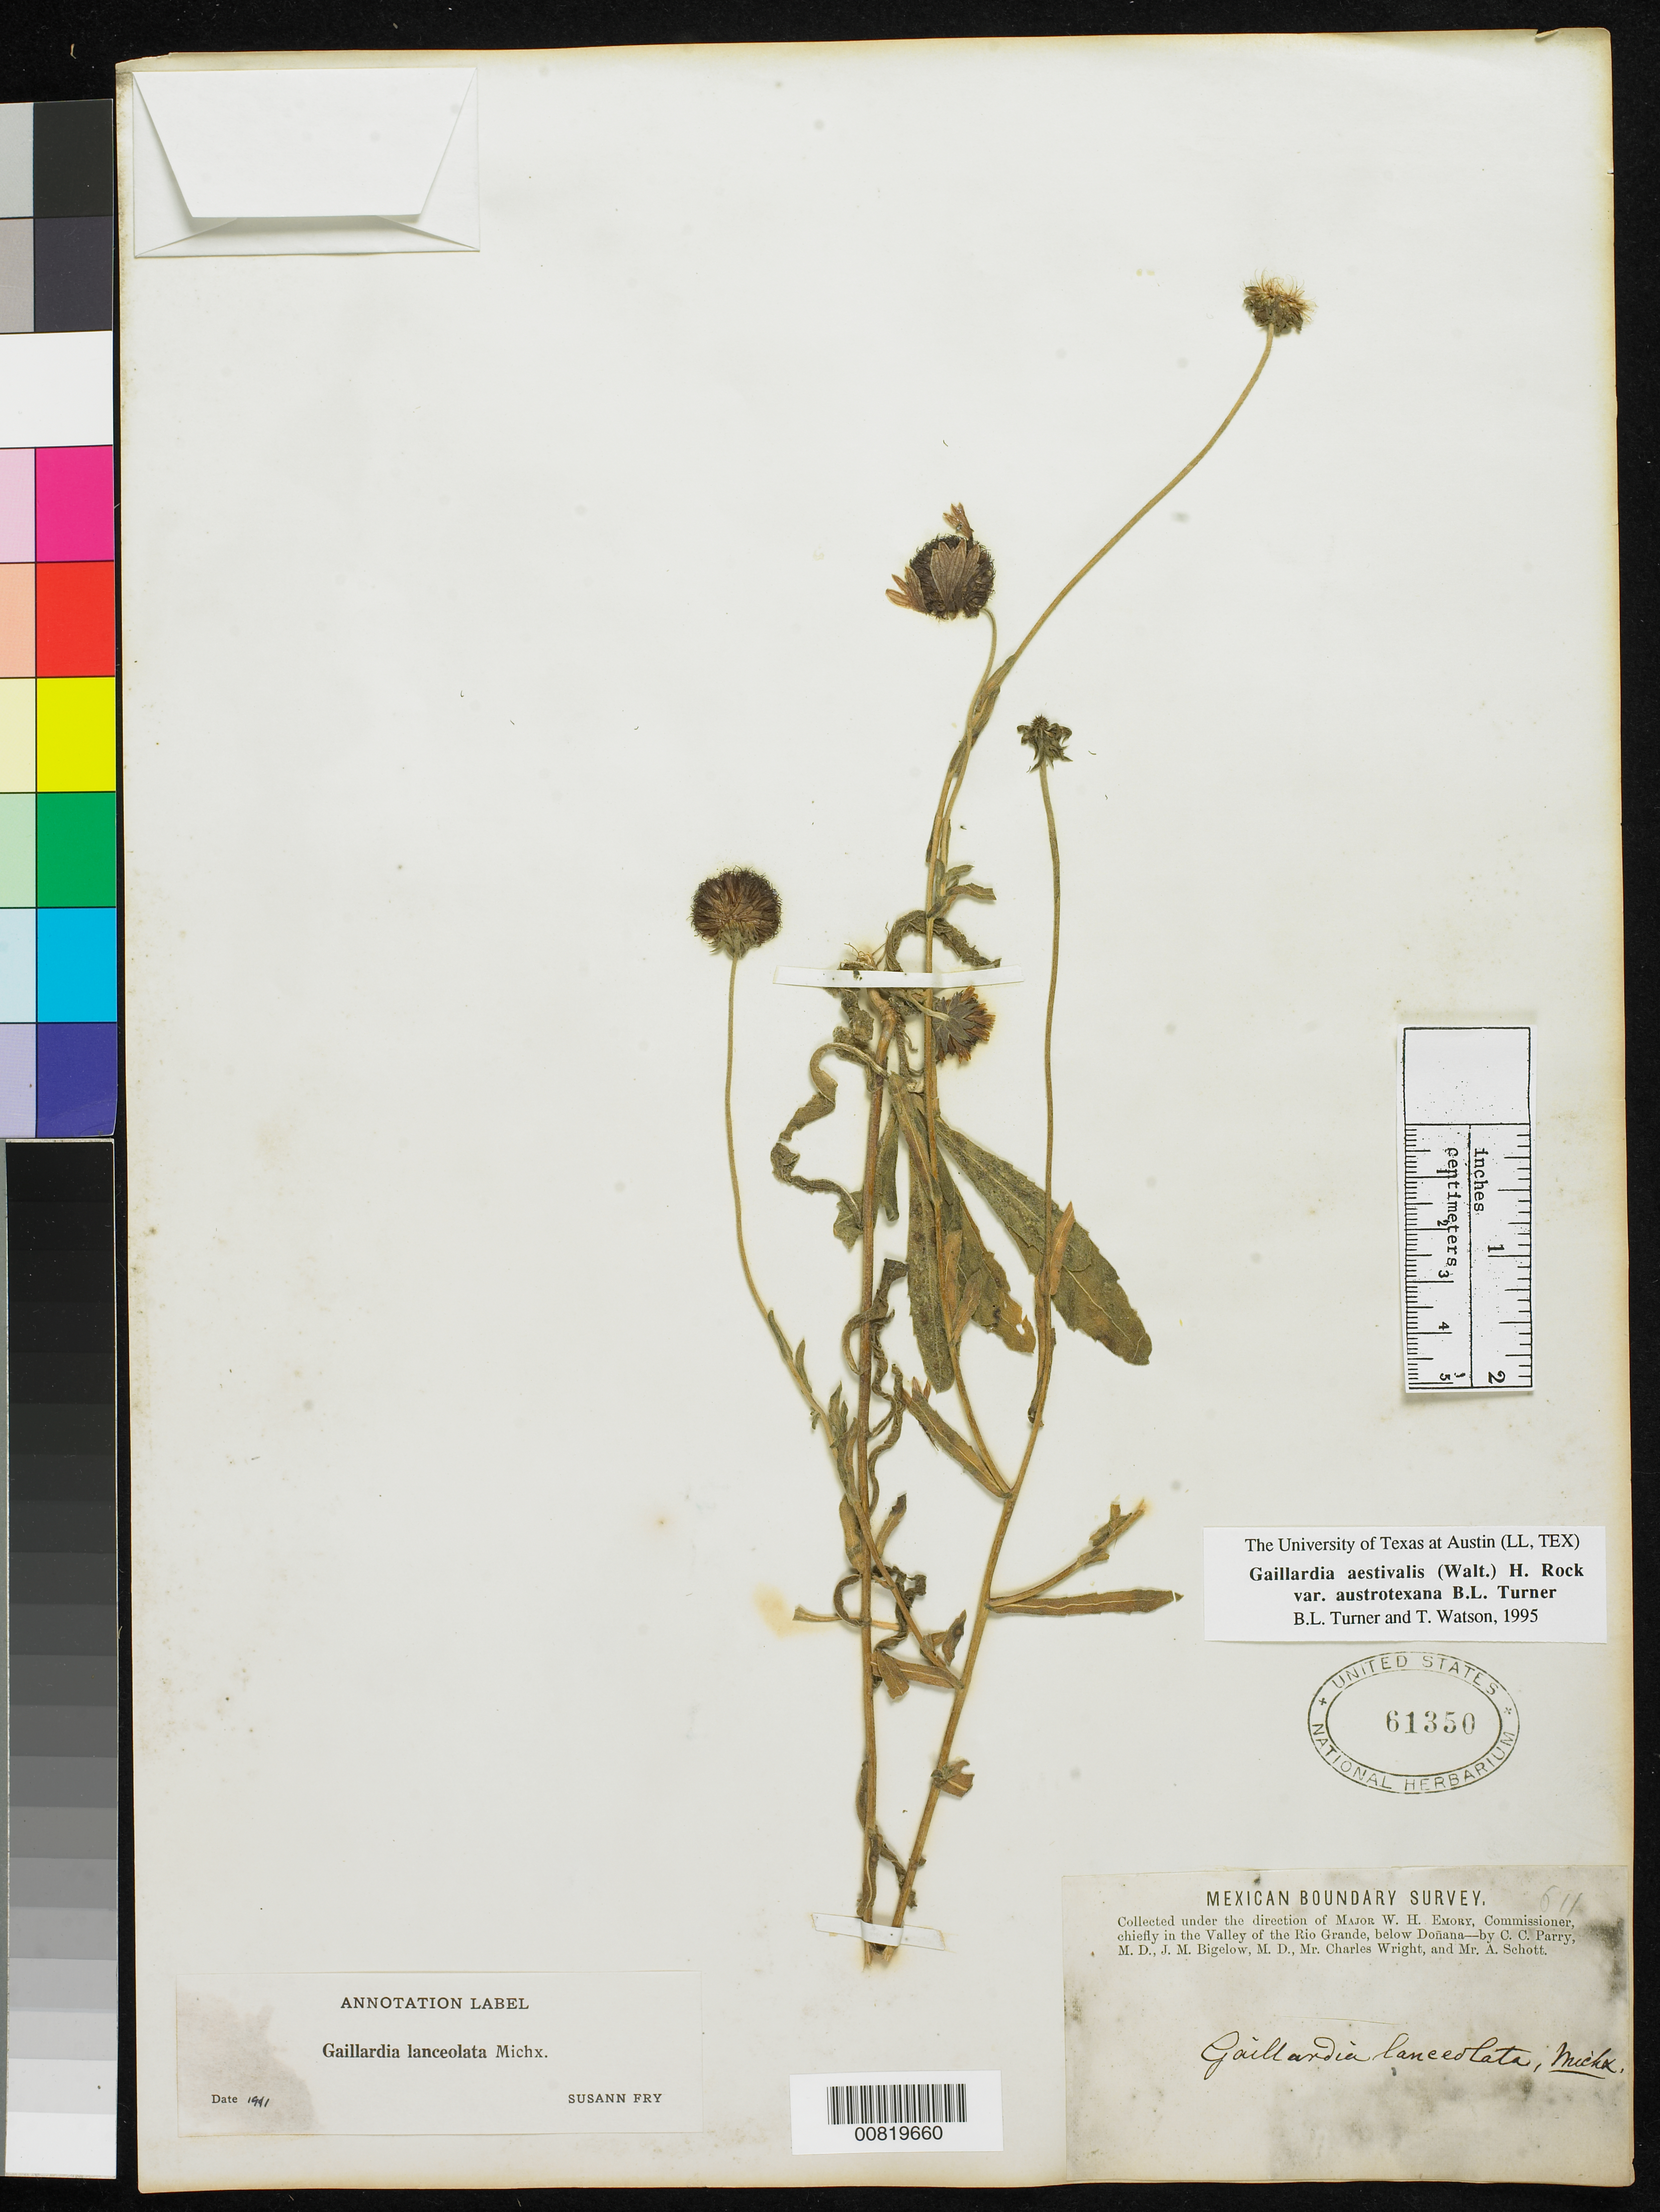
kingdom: Plantae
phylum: Tracheophyta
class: Magnoliopsida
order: Asterales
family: Asteraceae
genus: Gaillardia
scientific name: Gaillardia aestivalis var. austrotexana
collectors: C. C. Parry, J. M. Bigelow, C. Wright & A. C. V. Schott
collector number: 611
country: United States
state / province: New Mexico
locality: Valley of the Rio Grande, below Doñana, New Mexico.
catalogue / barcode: US 61350